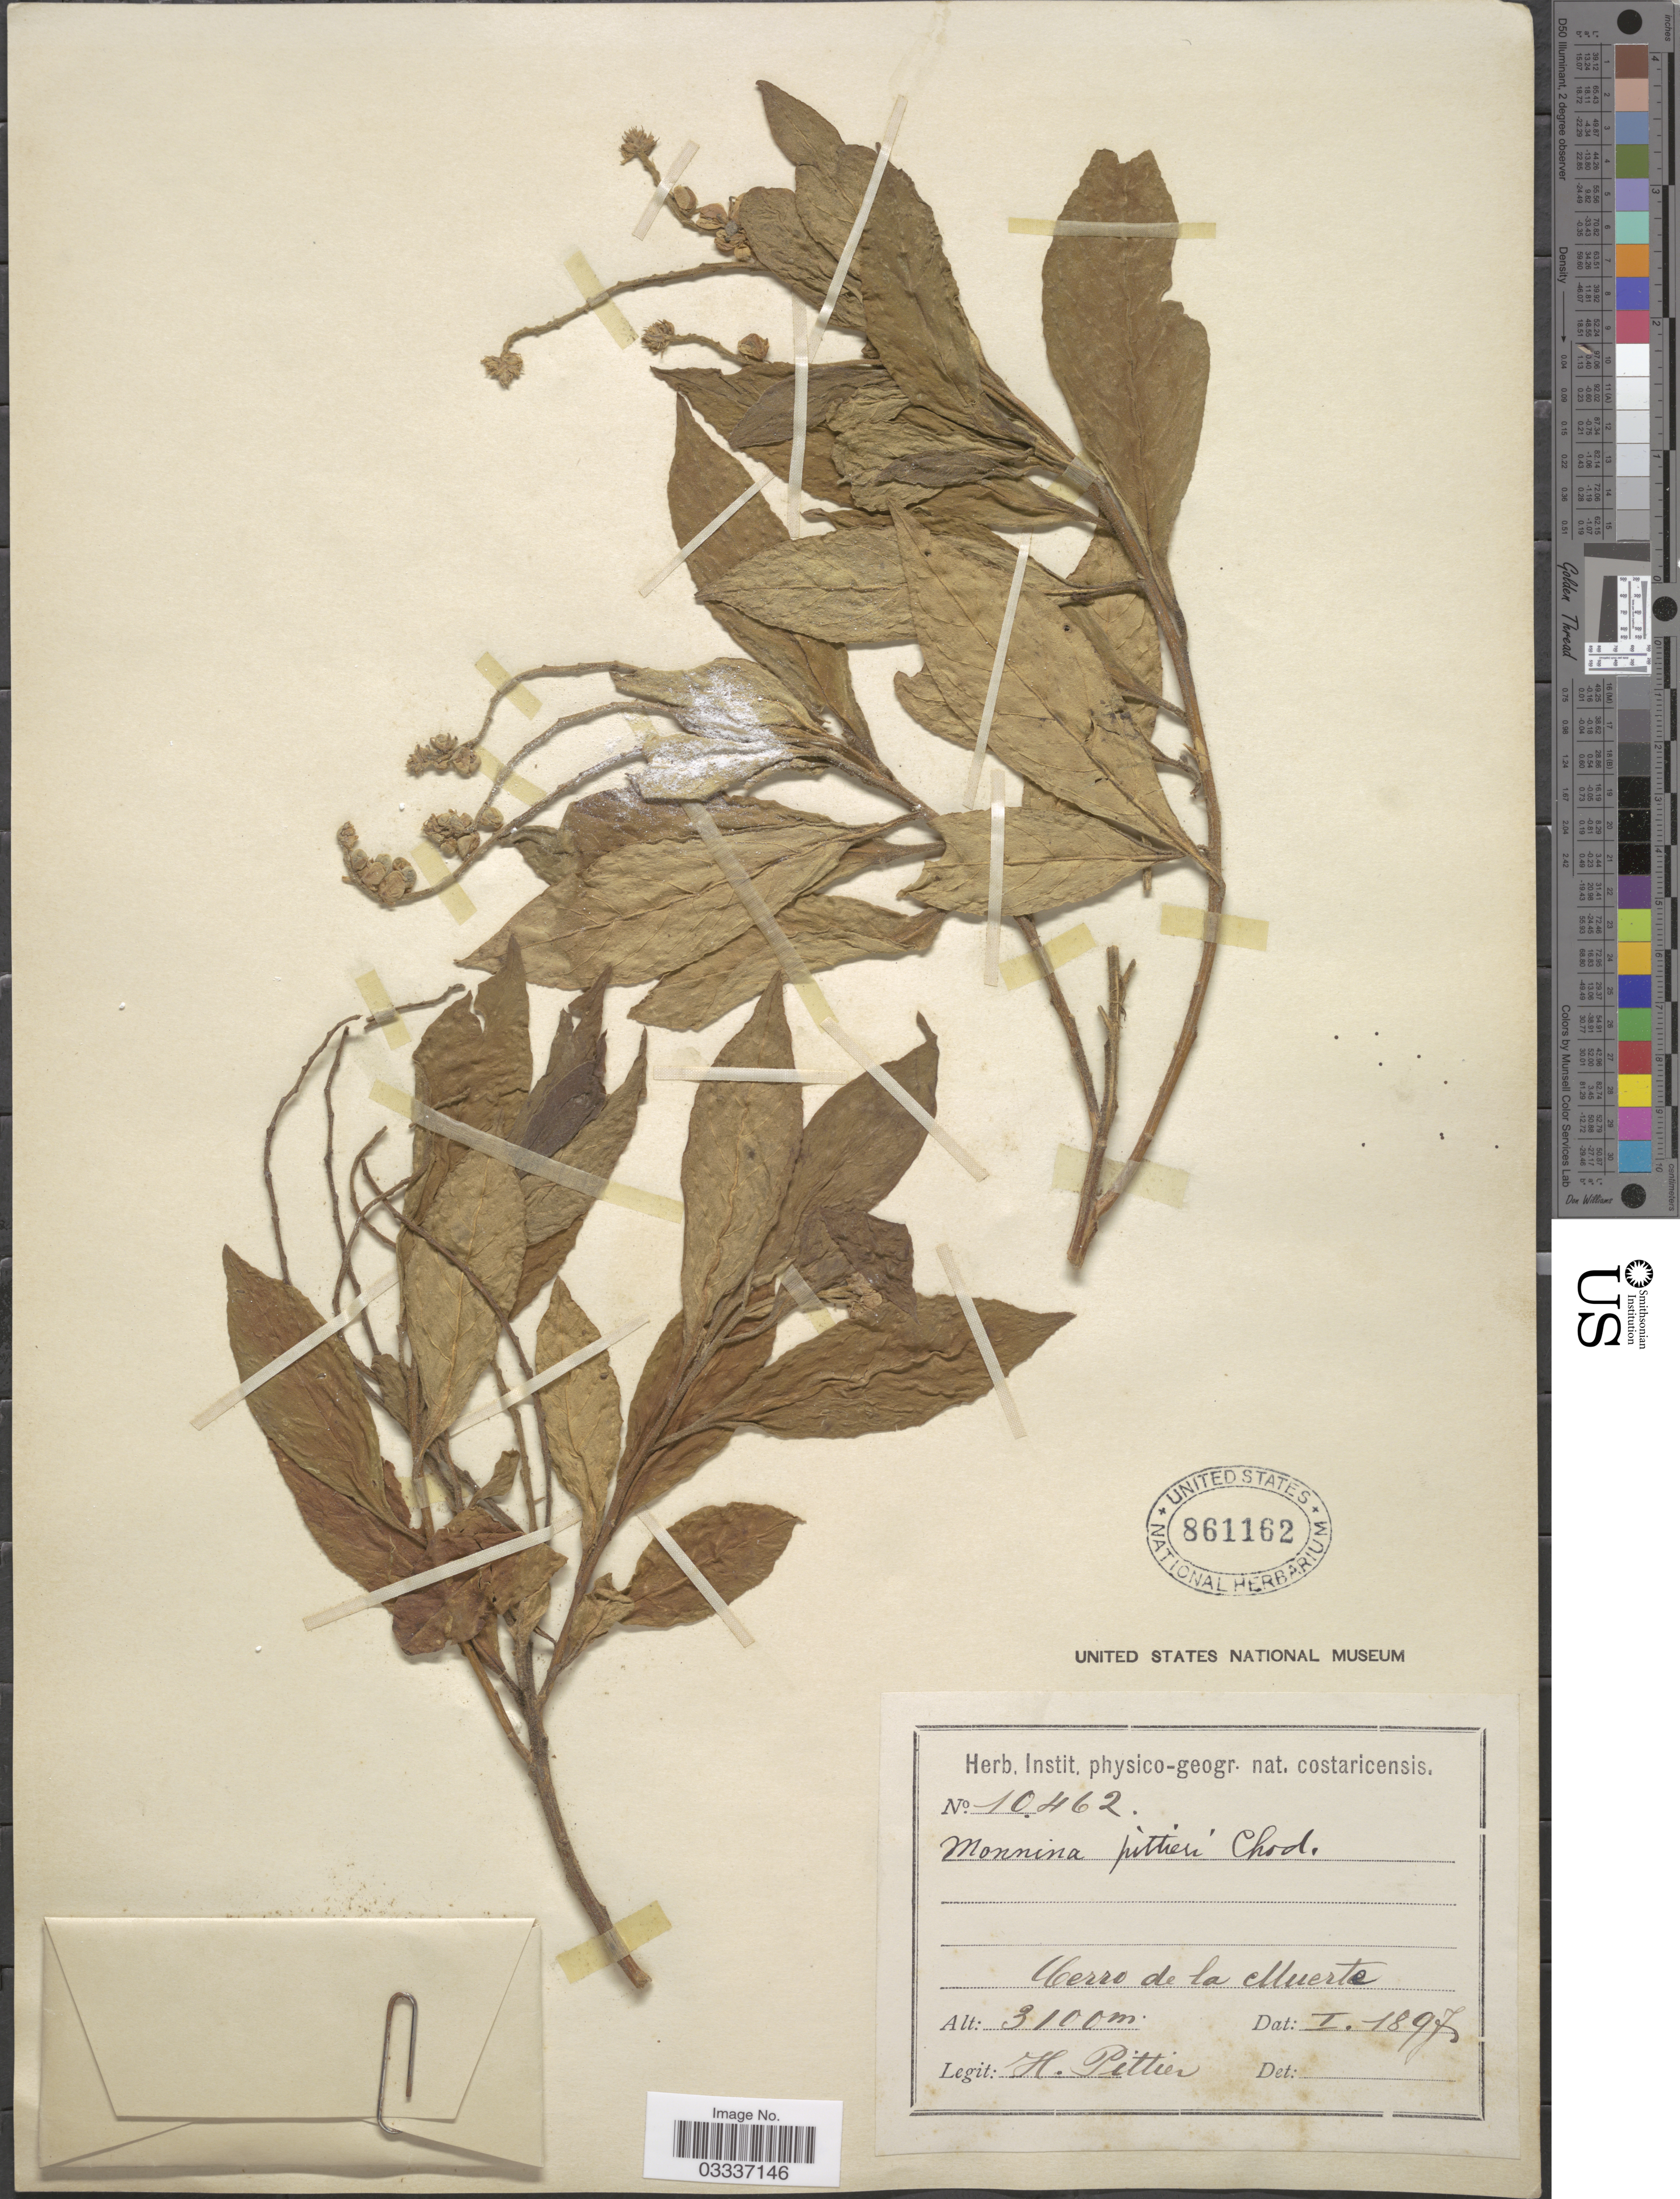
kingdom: Plantae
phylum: Tracheophyta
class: Magnoliopsida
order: Fabales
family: Polygalaceae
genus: Monnina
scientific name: Monnina xalapensis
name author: Kunth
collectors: H. F. Pittier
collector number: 10462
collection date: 1897-01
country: Costa Rica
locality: Cerro de la Muerta.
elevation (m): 3100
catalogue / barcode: US 861162